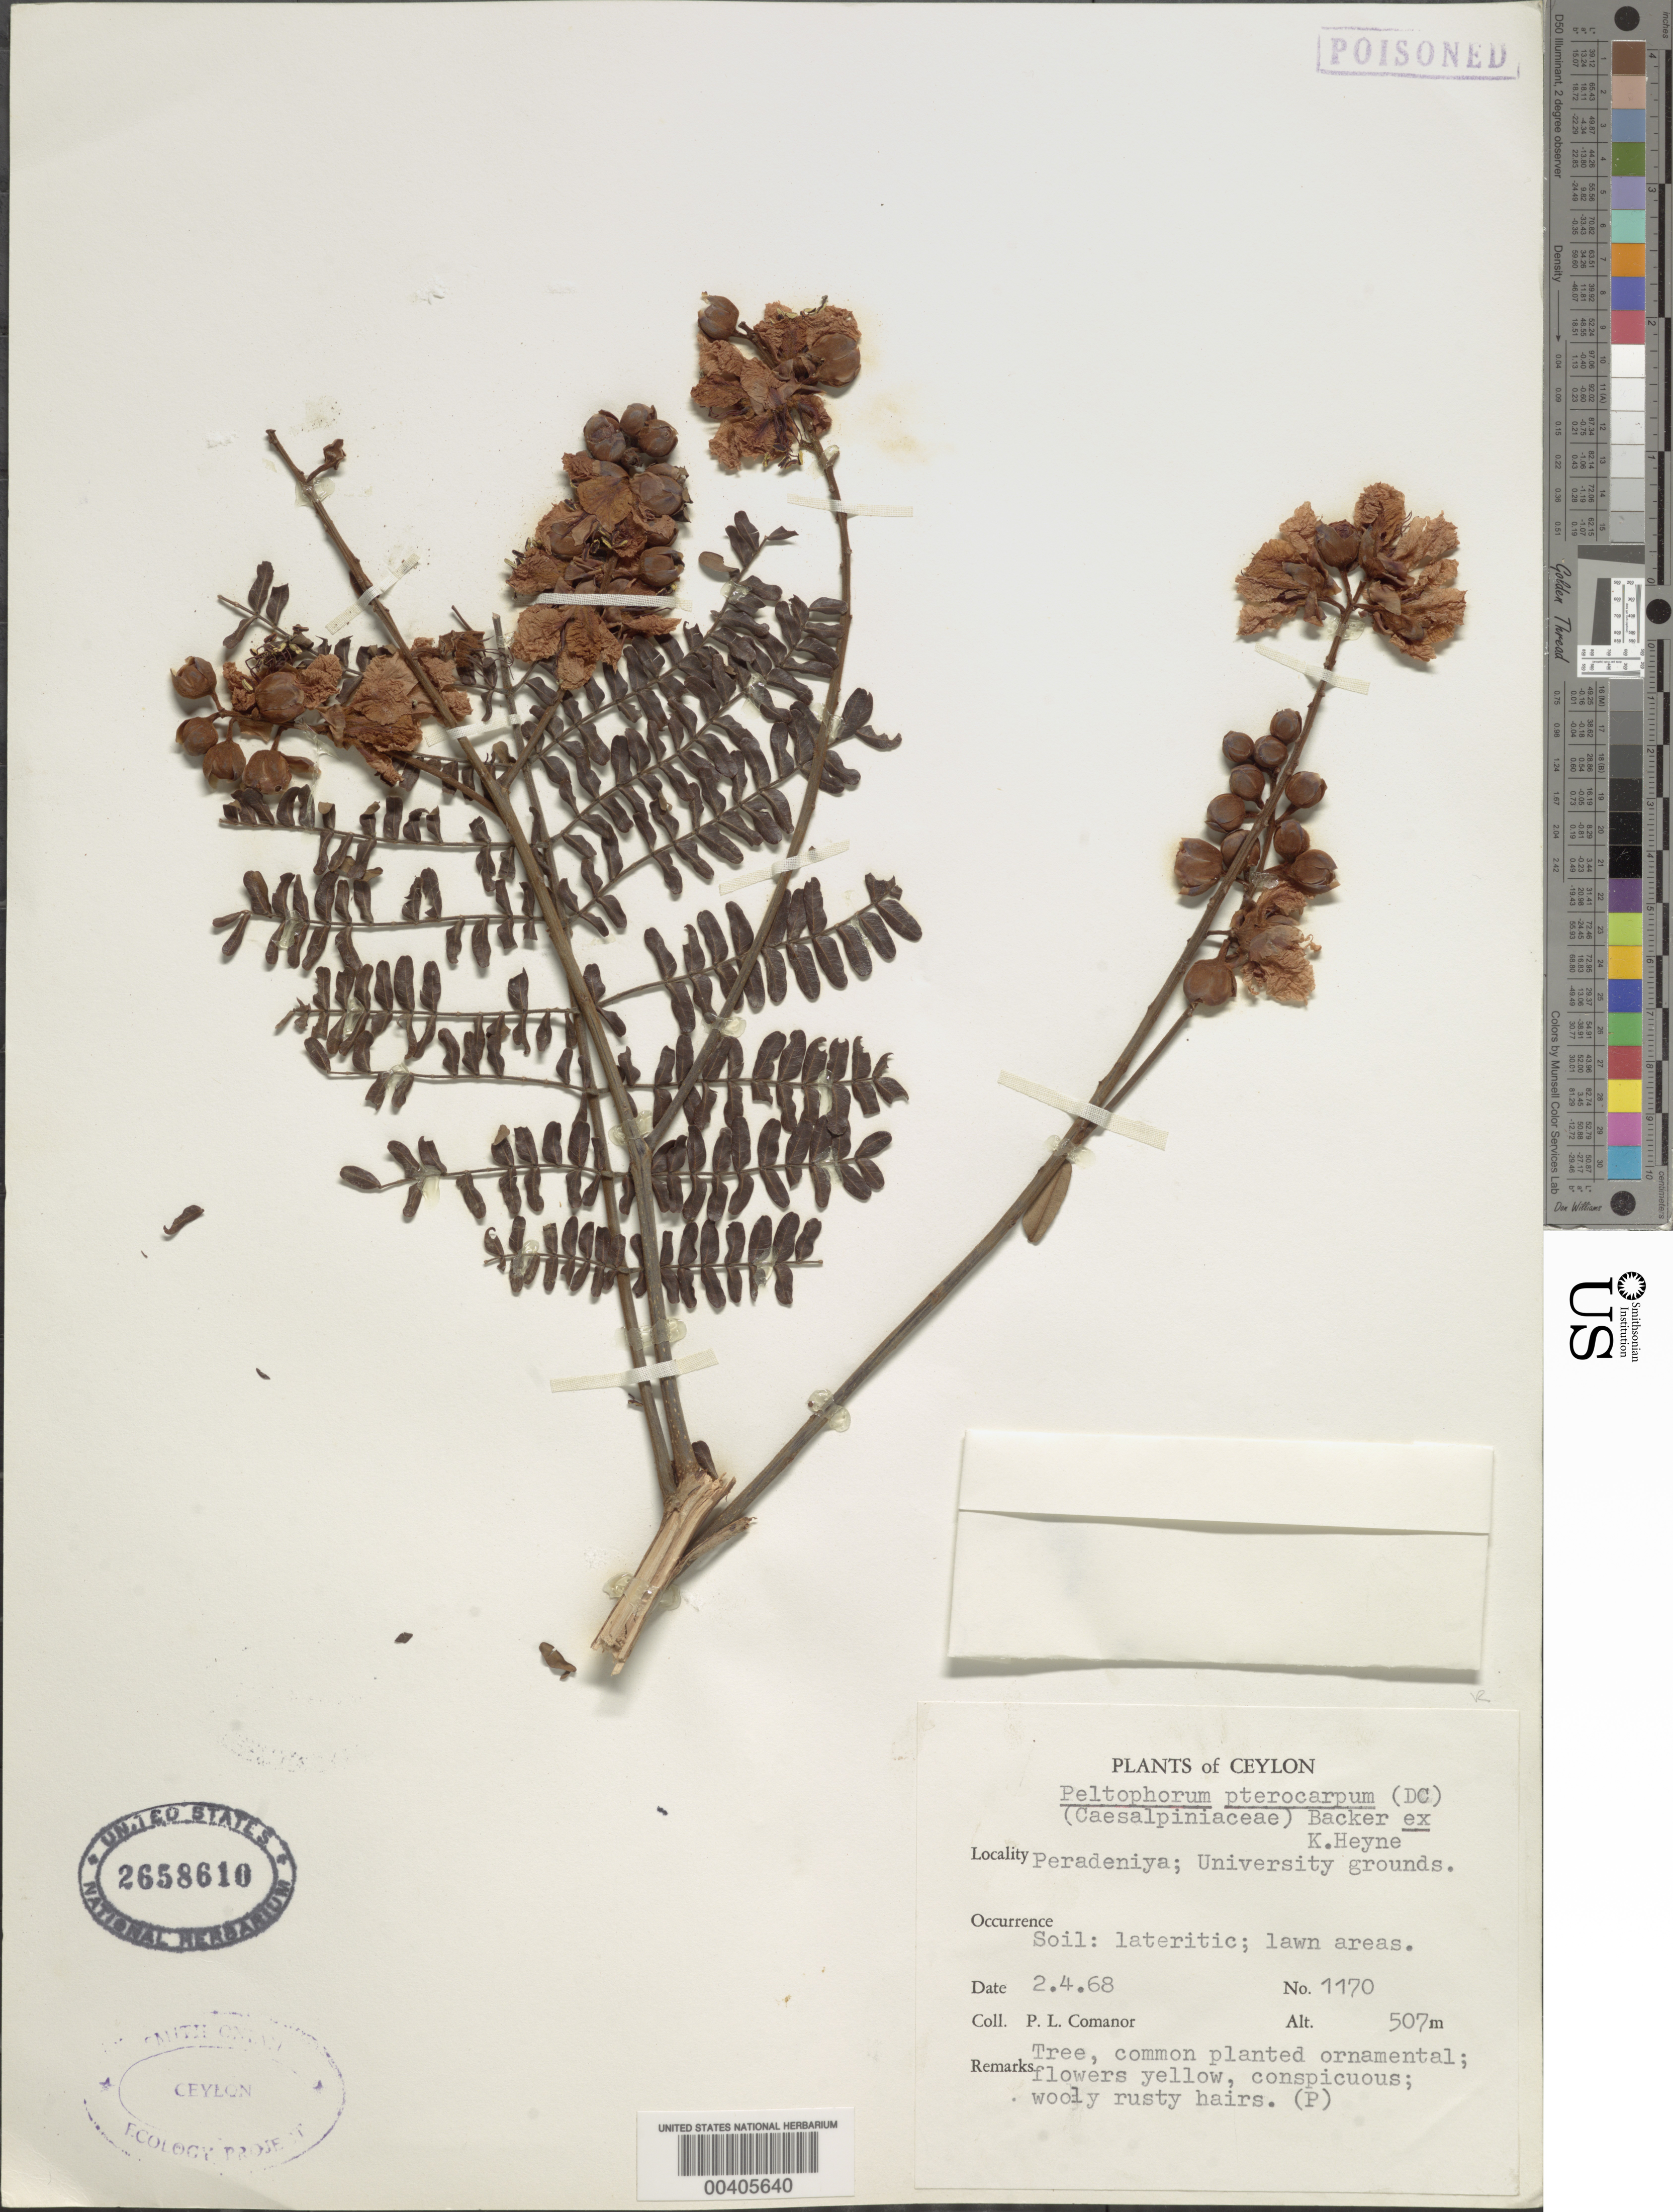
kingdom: Plantae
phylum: Tracheophyta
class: Magnoliopsida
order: Fabales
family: Fabaceae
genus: Peltophorum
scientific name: Peltophorum pterocarpum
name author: (DC.) Backer ex K. Heyne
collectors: P. Comanor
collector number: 1170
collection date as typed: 02 Apr 1968 or 04 Feb 1968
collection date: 1968-02-04 or 1968-04-02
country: Sri Lanka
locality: Peradeniya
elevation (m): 507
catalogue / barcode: US 2658610